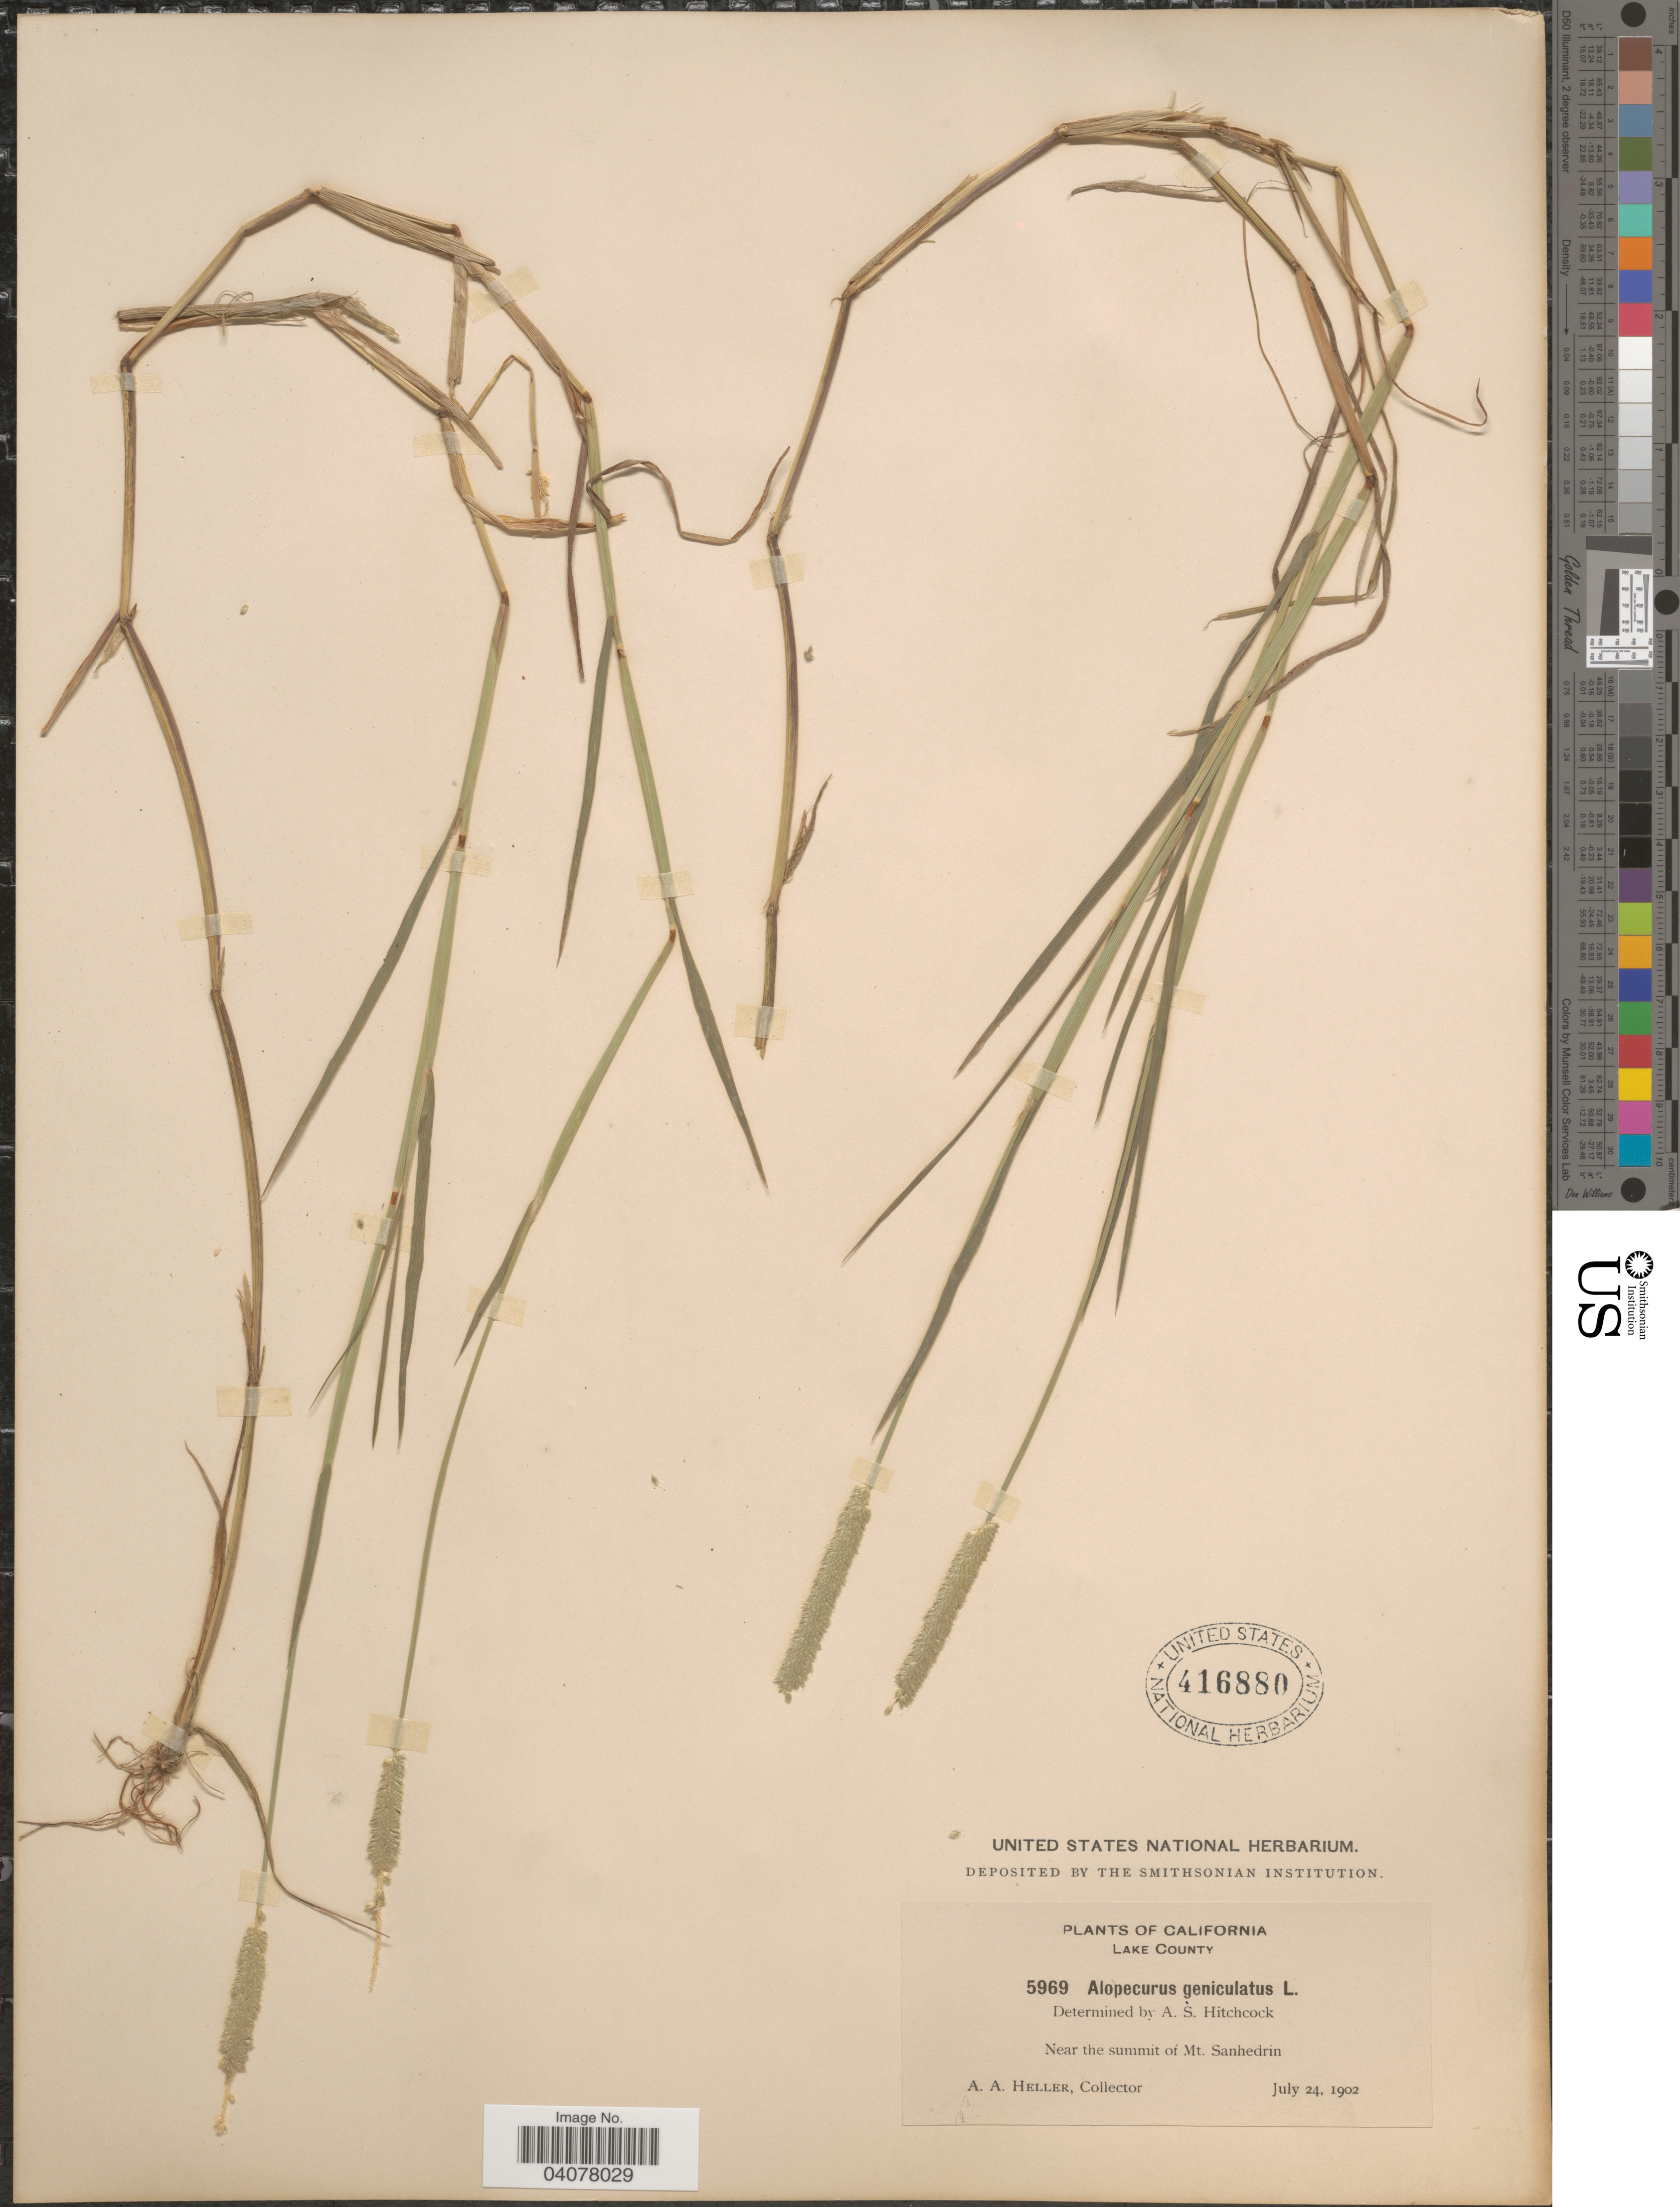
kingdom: Plantae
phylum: Tracheophyta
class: Liliopsida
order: Poales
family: Poaceae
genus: Alopecurus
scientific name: Alopecurus aequalis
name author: Sobol.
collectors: A. A. Heller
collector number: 5969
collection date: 1902-07-24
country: United States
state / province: California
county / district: Lake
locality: Lake County. Near the summit of Mt. Sanhedrin.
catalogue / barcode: US 416880